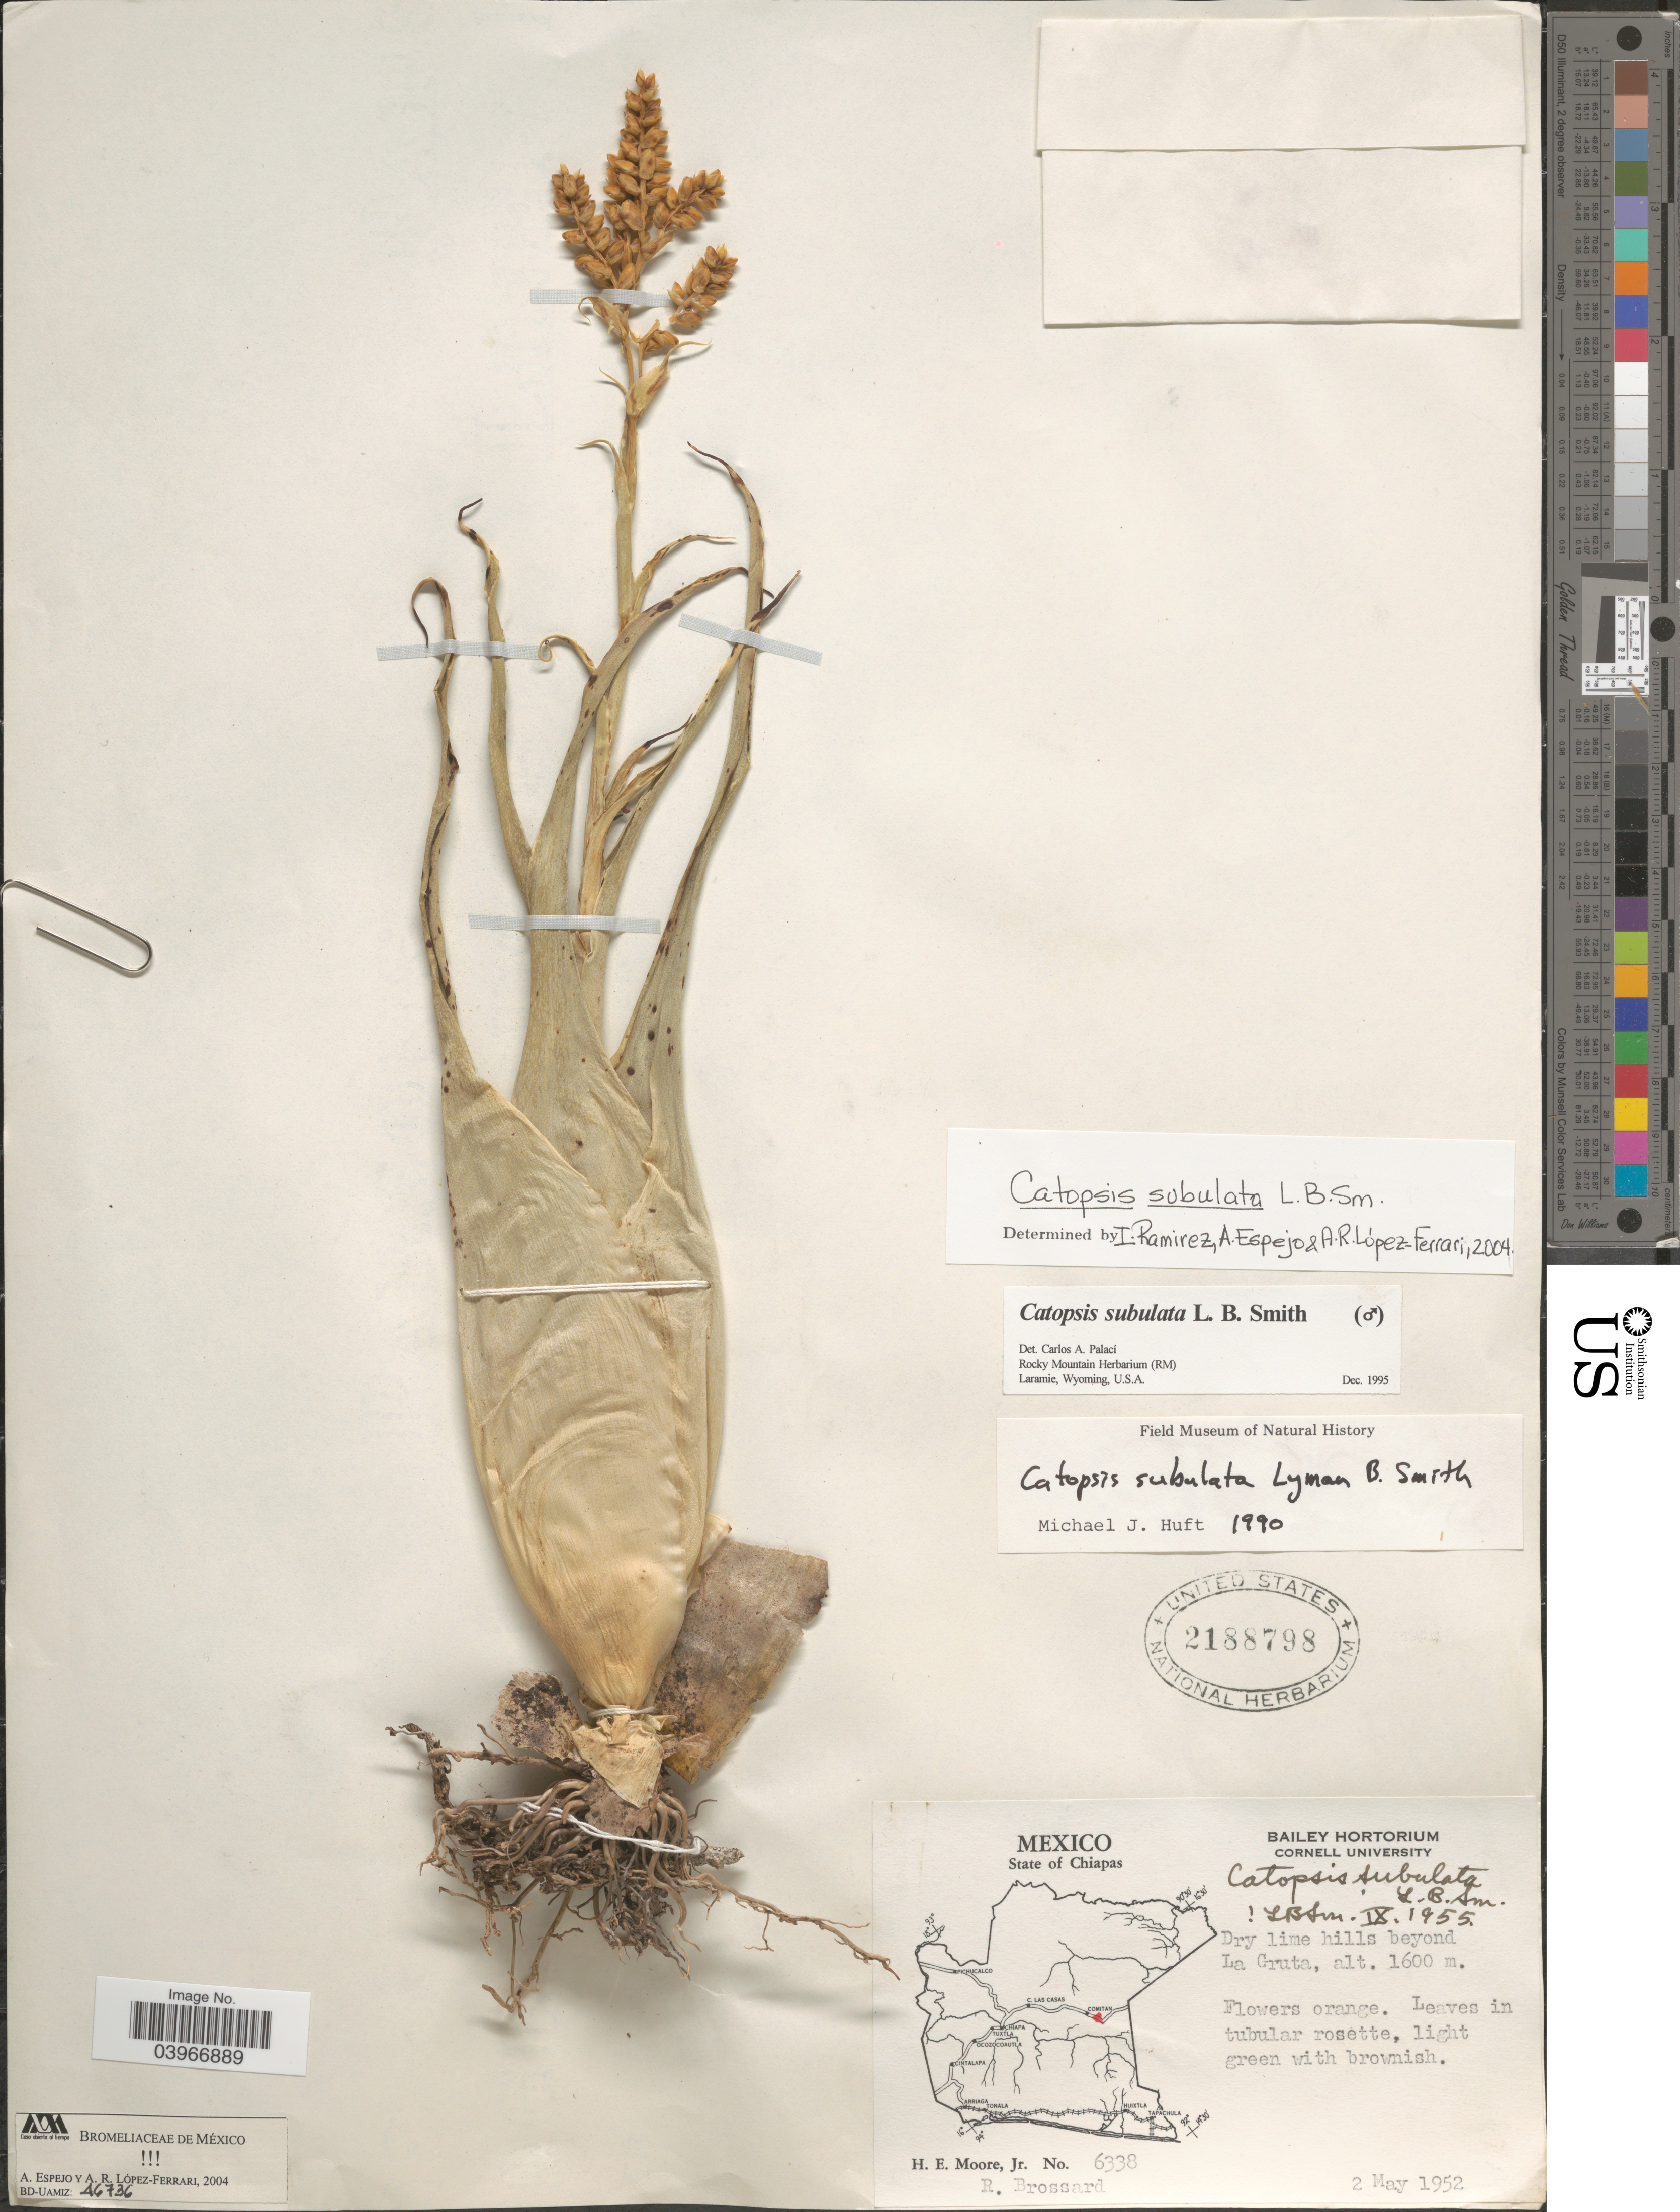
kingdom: Plantae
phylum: Tracheophyta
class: Liliopsida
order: Poales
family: Bromeliaceae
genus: Catopsis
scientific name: Catopsis subulata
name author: L.B. Sm.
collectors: H. Moore & R. Brossard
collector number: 6338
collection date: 1952-05-02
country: Mexico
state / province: Chiapas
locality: Hills beyond La Gruta.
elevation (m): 1600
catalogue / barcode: US 2188798